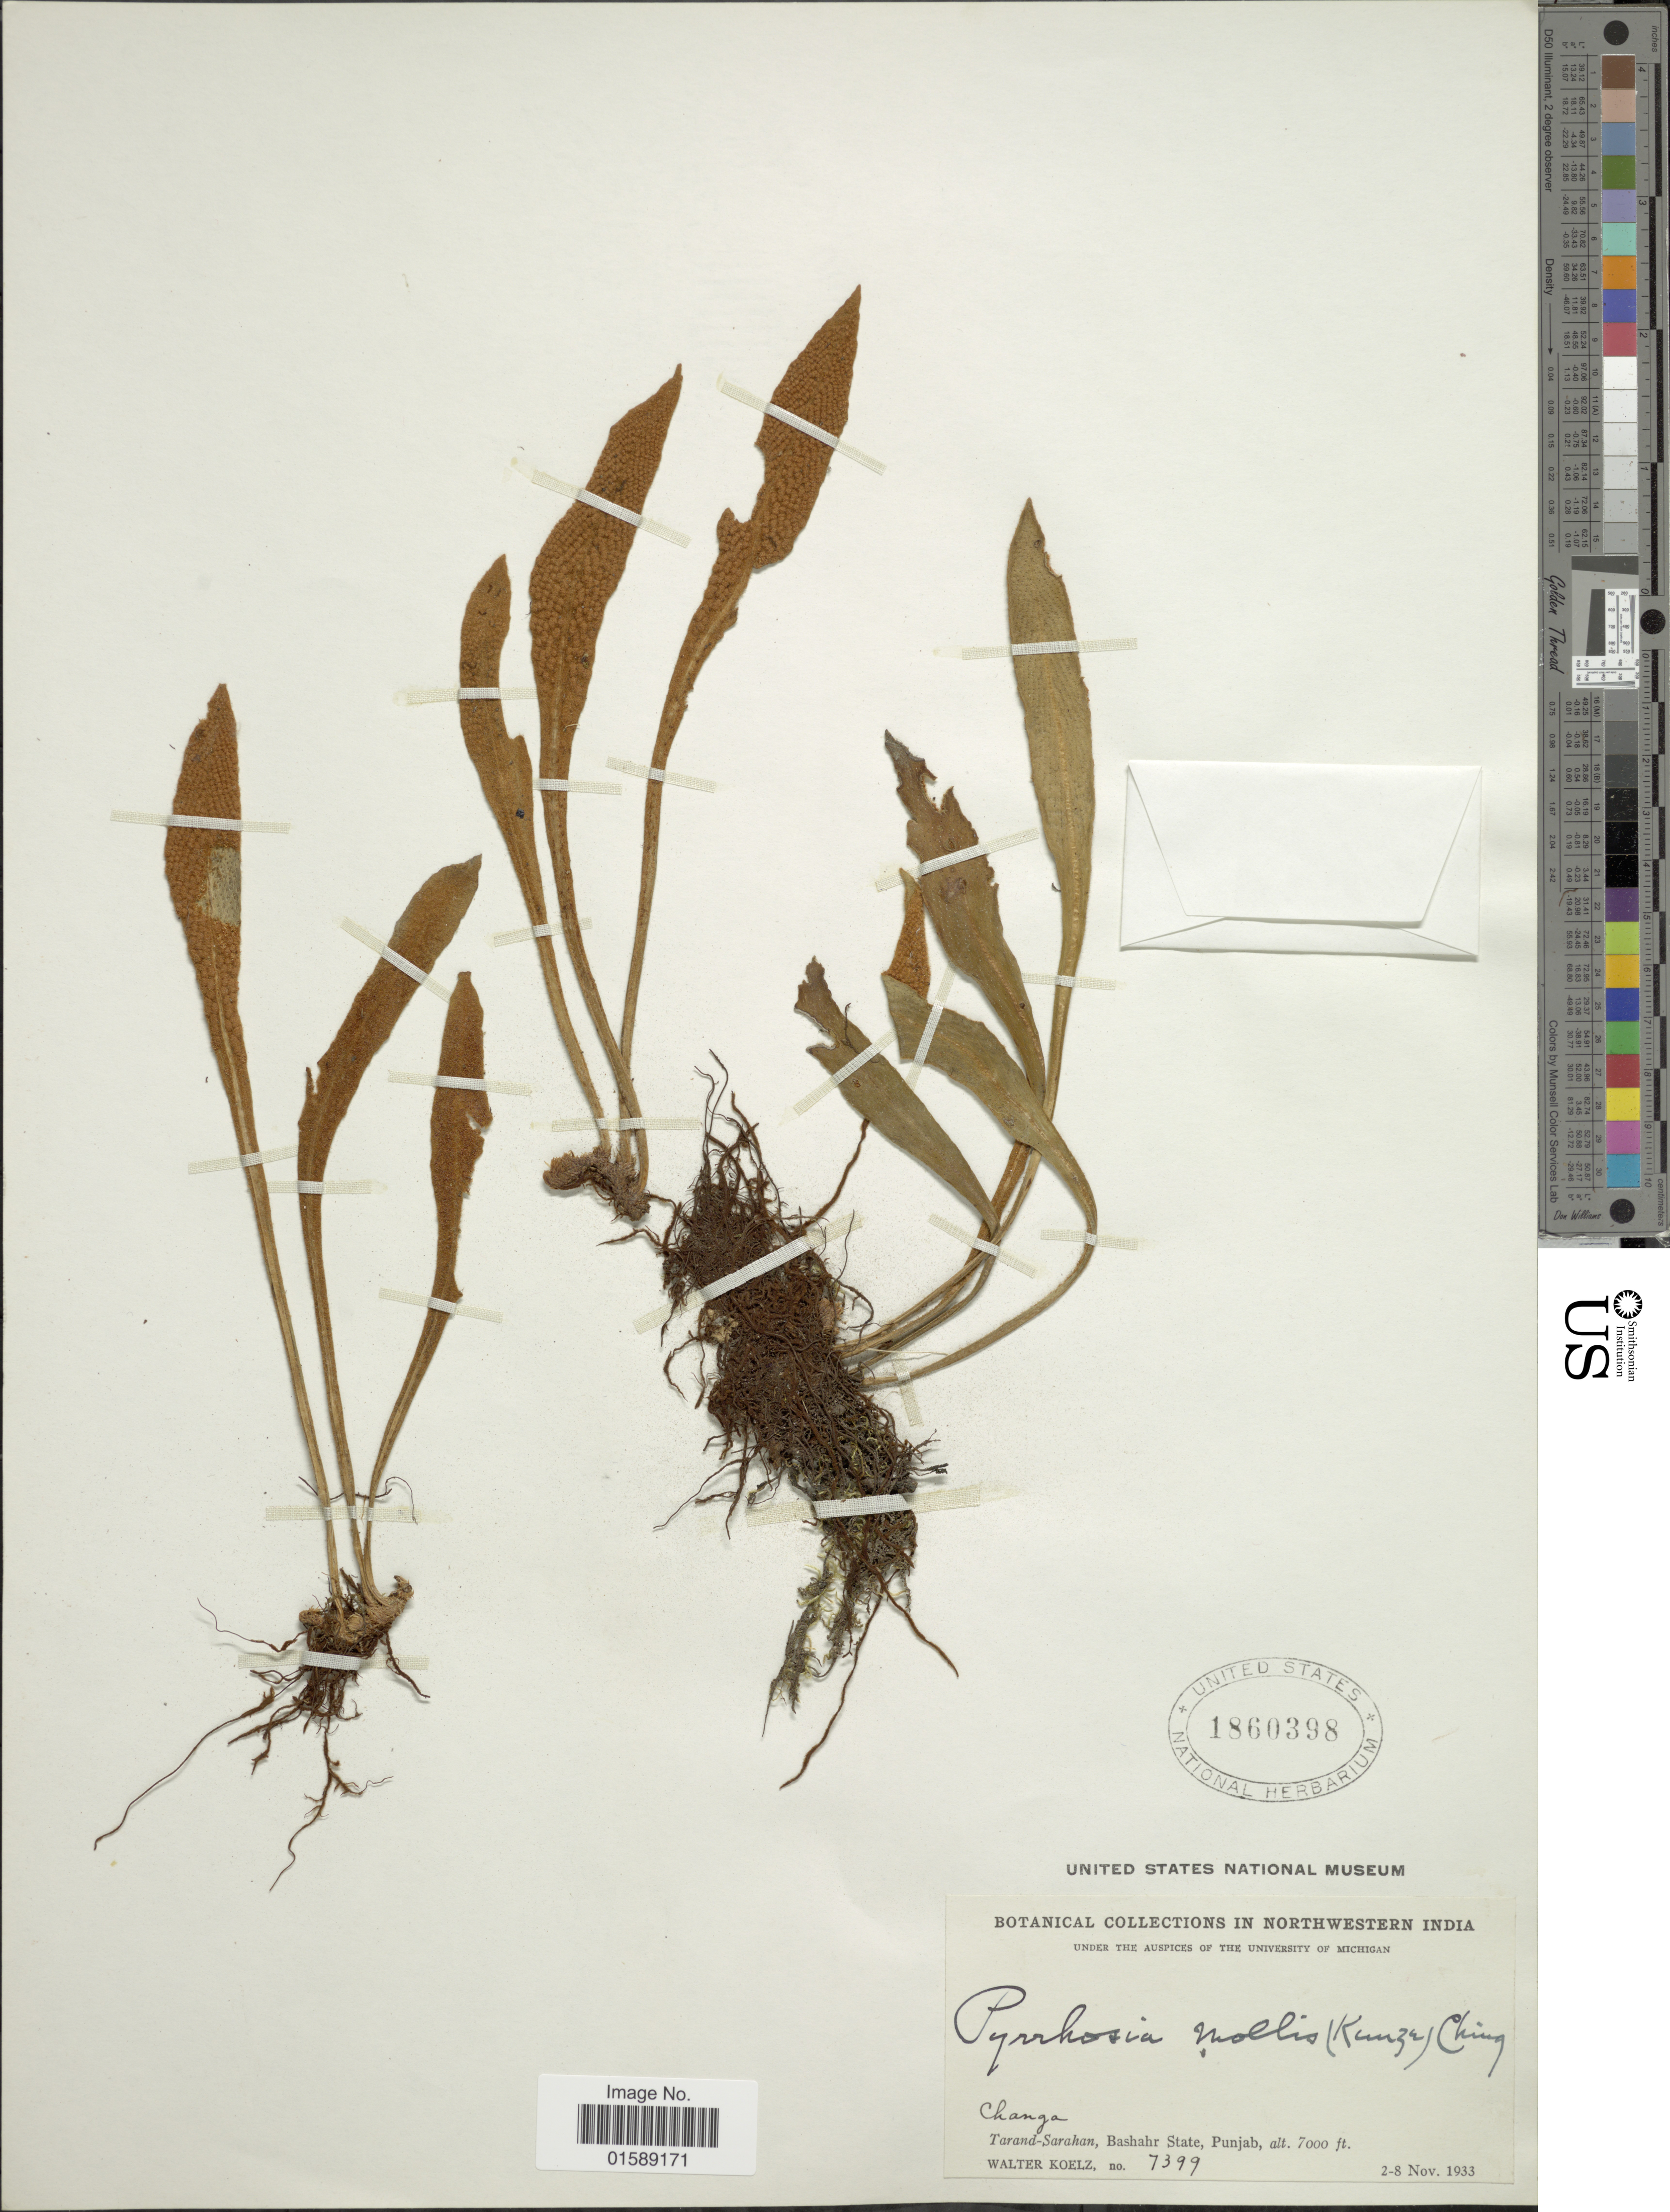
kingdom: Plantae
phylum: Tracheophyta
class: Polypodiopsida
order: Polypodiales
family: Polypodiaceae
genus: Pyrrosia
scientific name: Pyrrosia mollis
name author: (Kunze) Ching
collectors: W. N. Koelz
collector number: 7399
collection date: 1933-11-02/1933-11-08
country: India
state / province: Punjab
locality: Northwestern India. Changa. Tarand-Sarahan, Bashahr State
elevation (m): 2134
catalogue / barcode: US 1860398